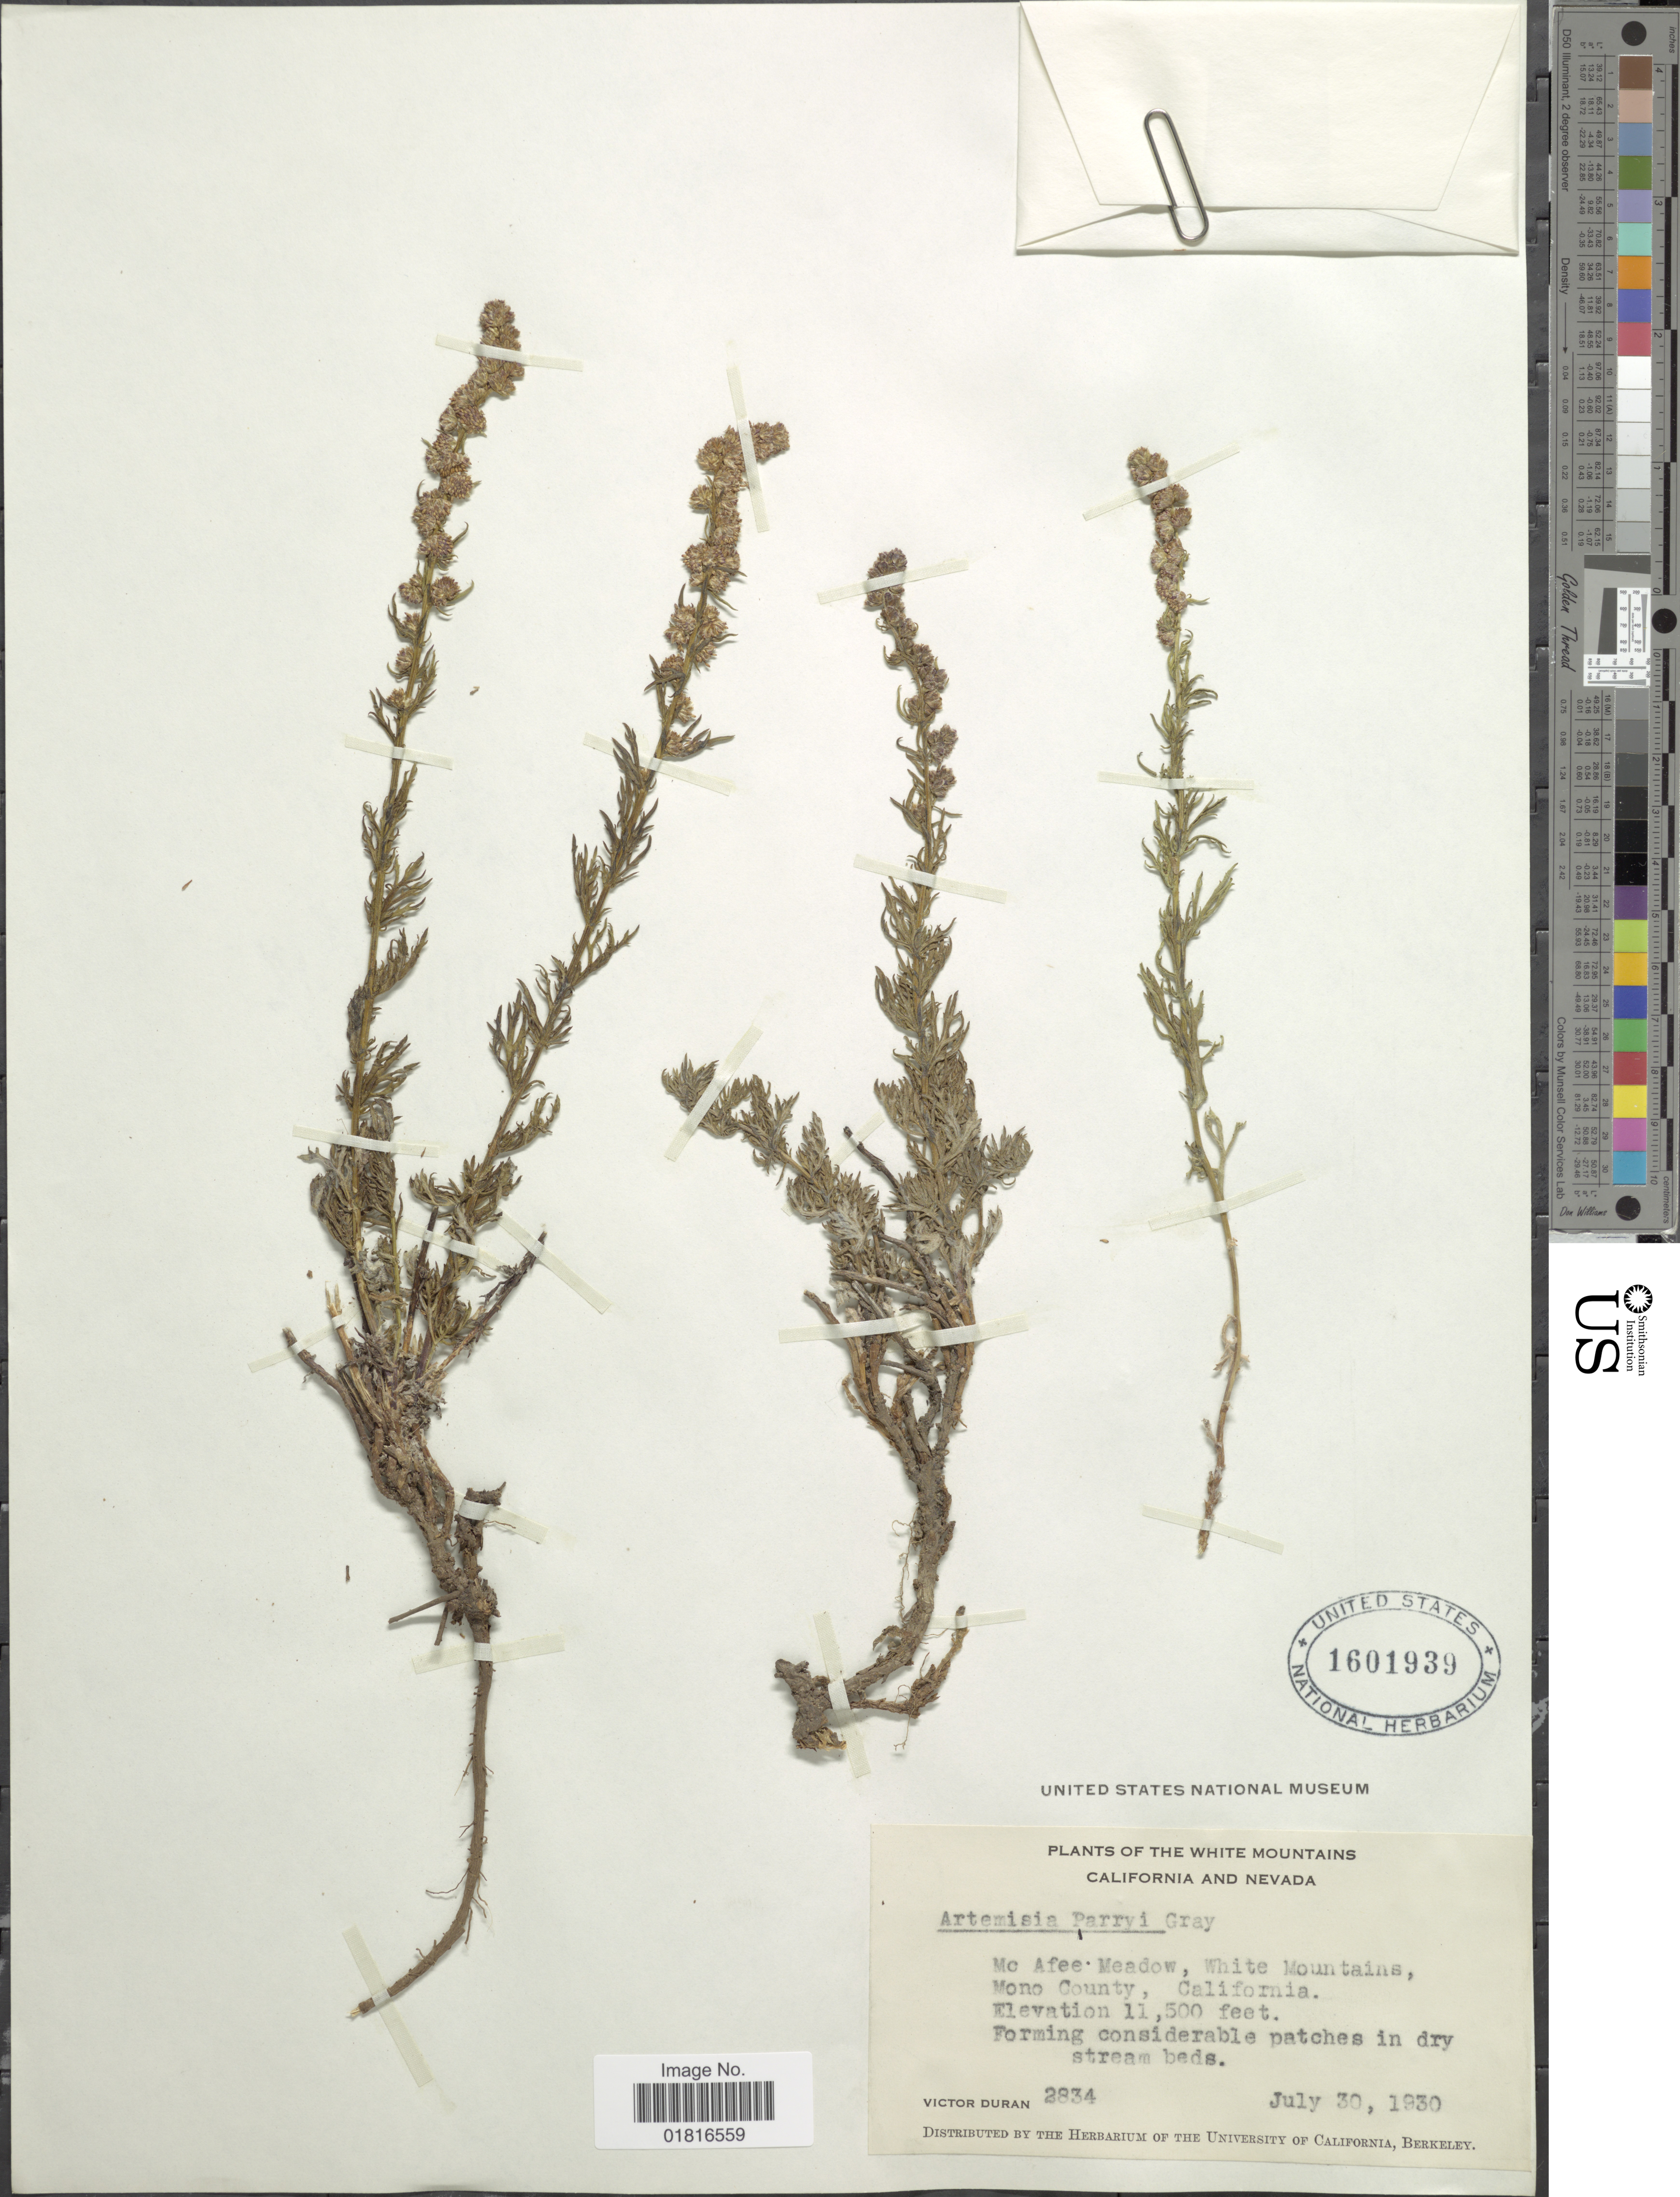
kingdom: Plantae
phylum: Tracheophyta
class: Magnoliopsida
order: Asterales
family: Asteraceae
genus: Artemisia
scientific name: Artemisia parryi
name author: A. Gray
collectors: V. Duran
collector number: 2834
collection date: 1930-07-30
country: United States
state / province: California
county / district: Mono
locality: The White Mountains California and Nevada, Mc Afee Meadow, White Mountains, Mono County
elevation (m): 3505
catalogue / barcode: US 1601939